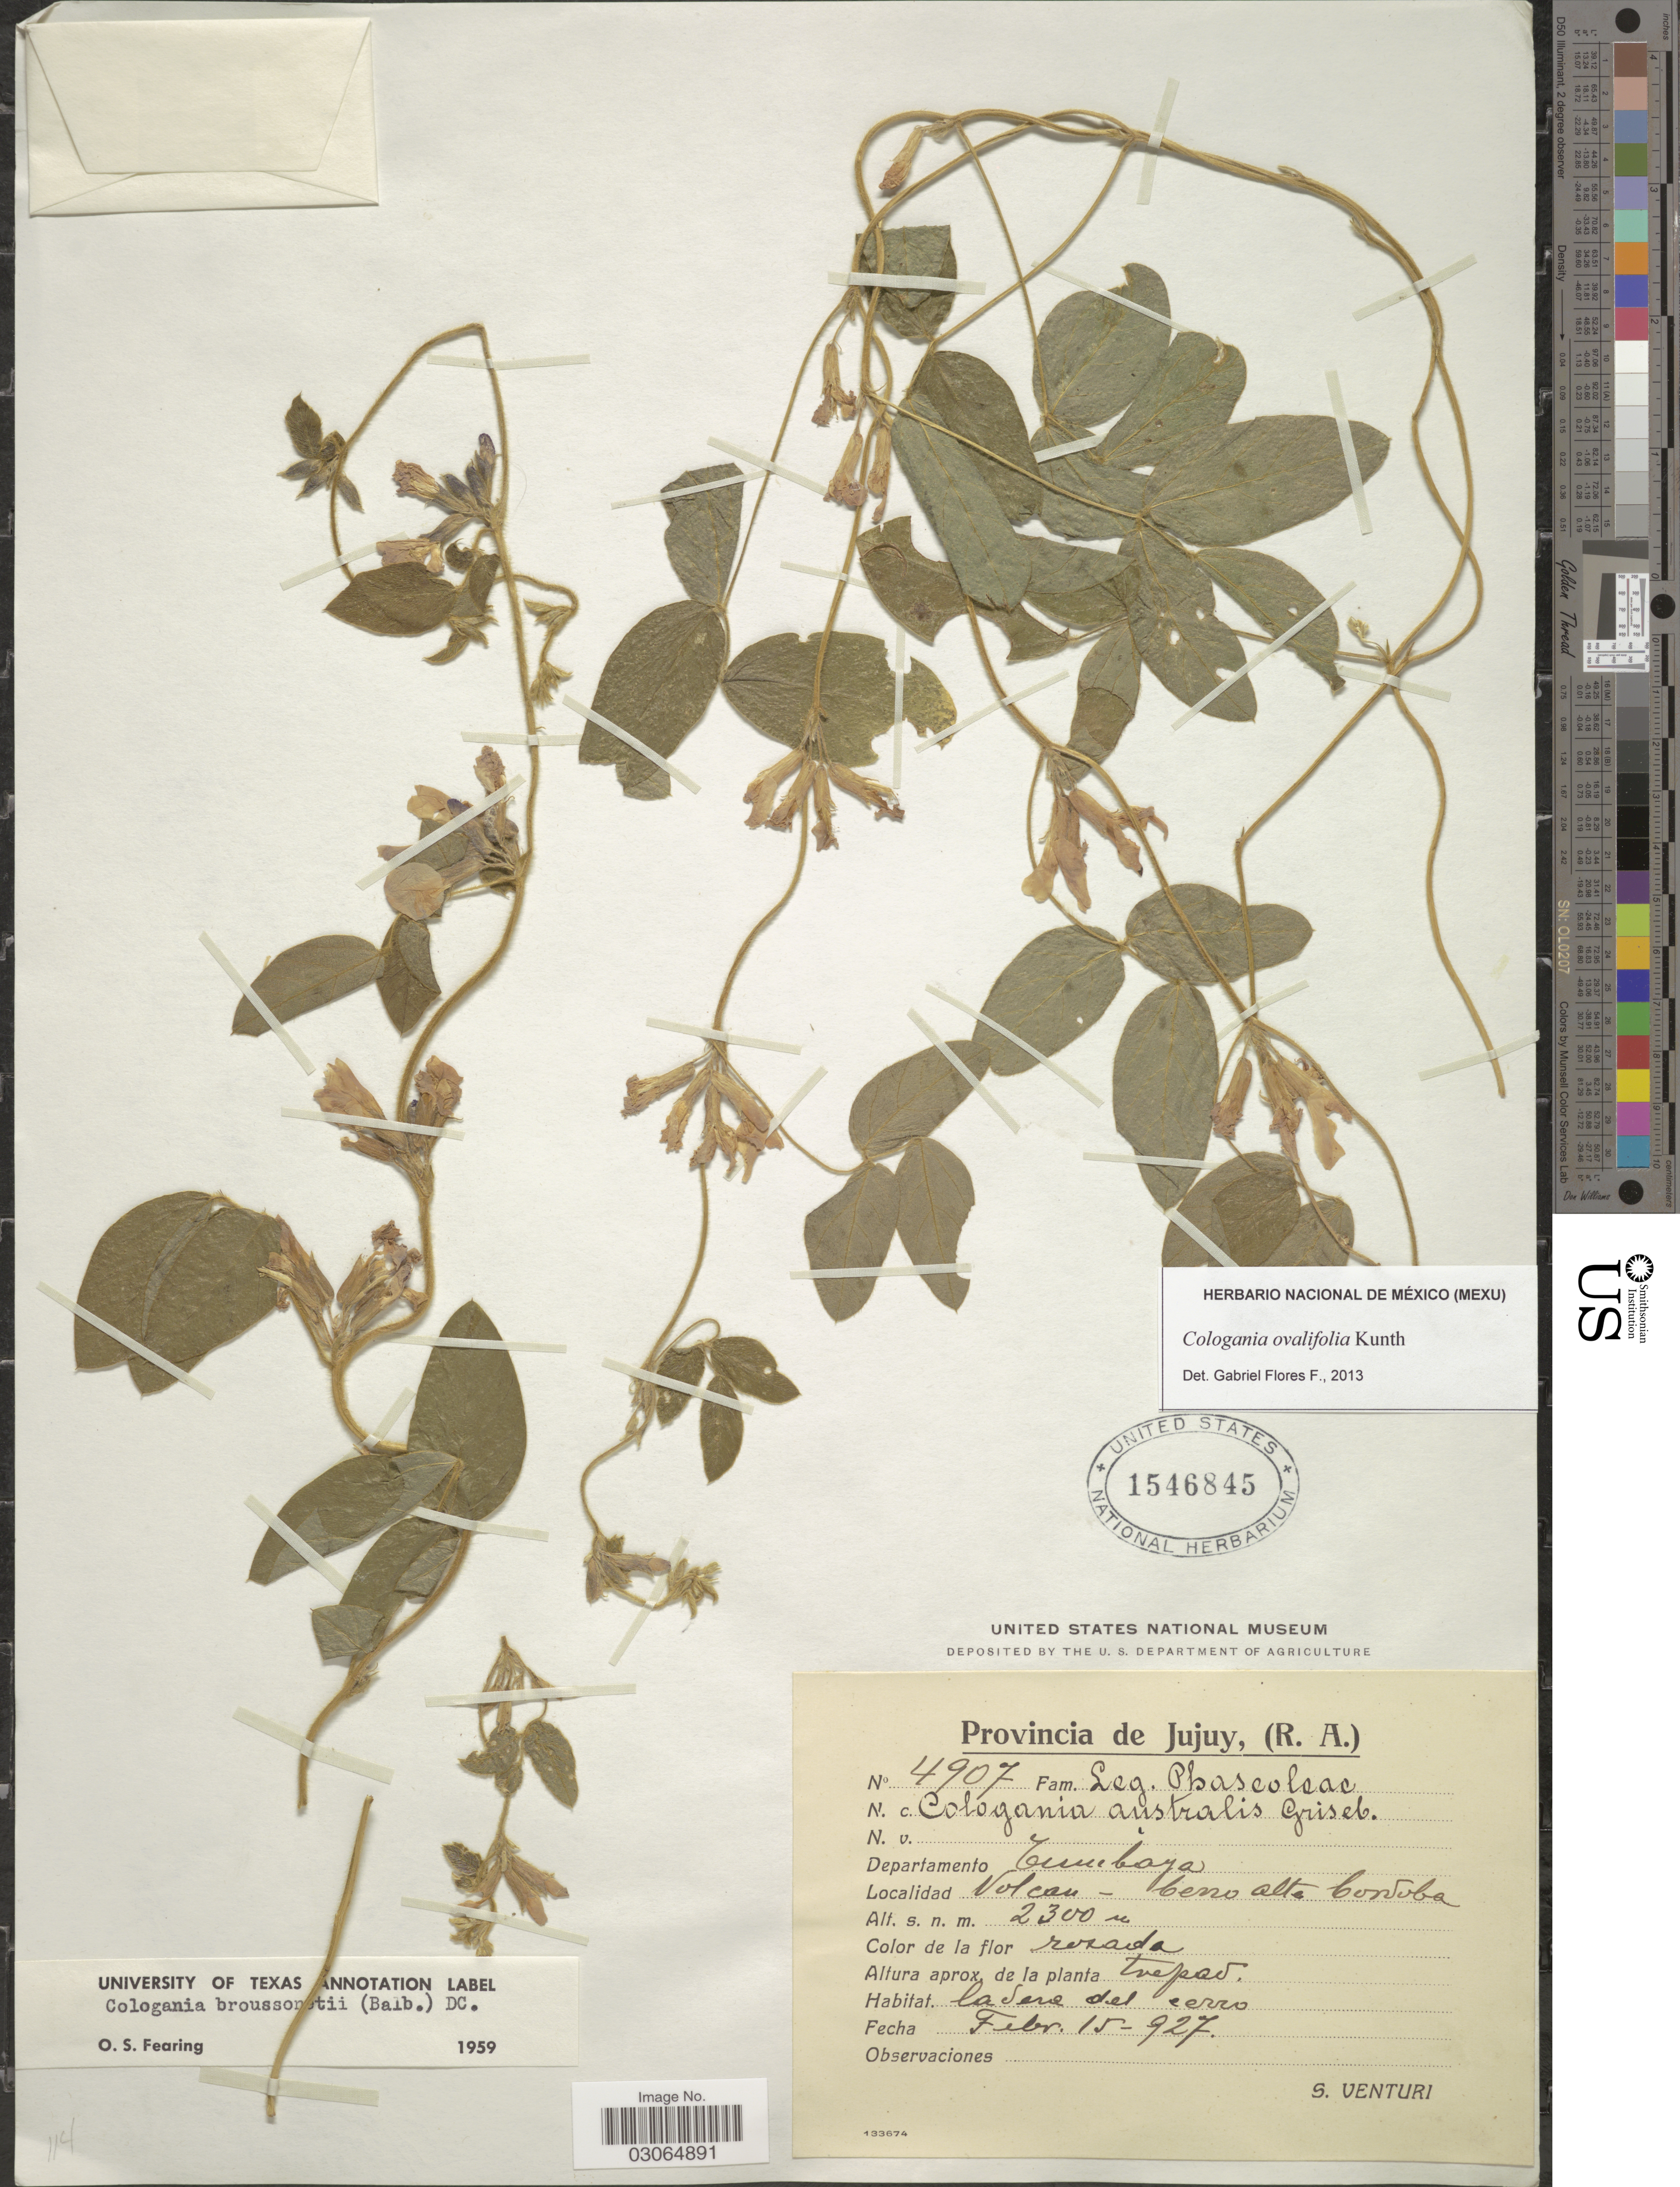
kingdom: Plantae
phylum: Tracheophyta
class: Magnoliopsida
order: Fabales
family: Fabaceae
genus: Cologania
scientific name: Cologania broussonetii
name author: (Balb.) DC.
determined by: Fearing, O. S.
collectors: S. Venturi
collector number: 4907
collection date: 1927-02-15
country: Argentina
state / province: Jujuy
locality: Departamento Tumbaya. Volcan - Cerro Alta Cordoba.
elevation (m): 2300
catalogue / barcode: US 1546845